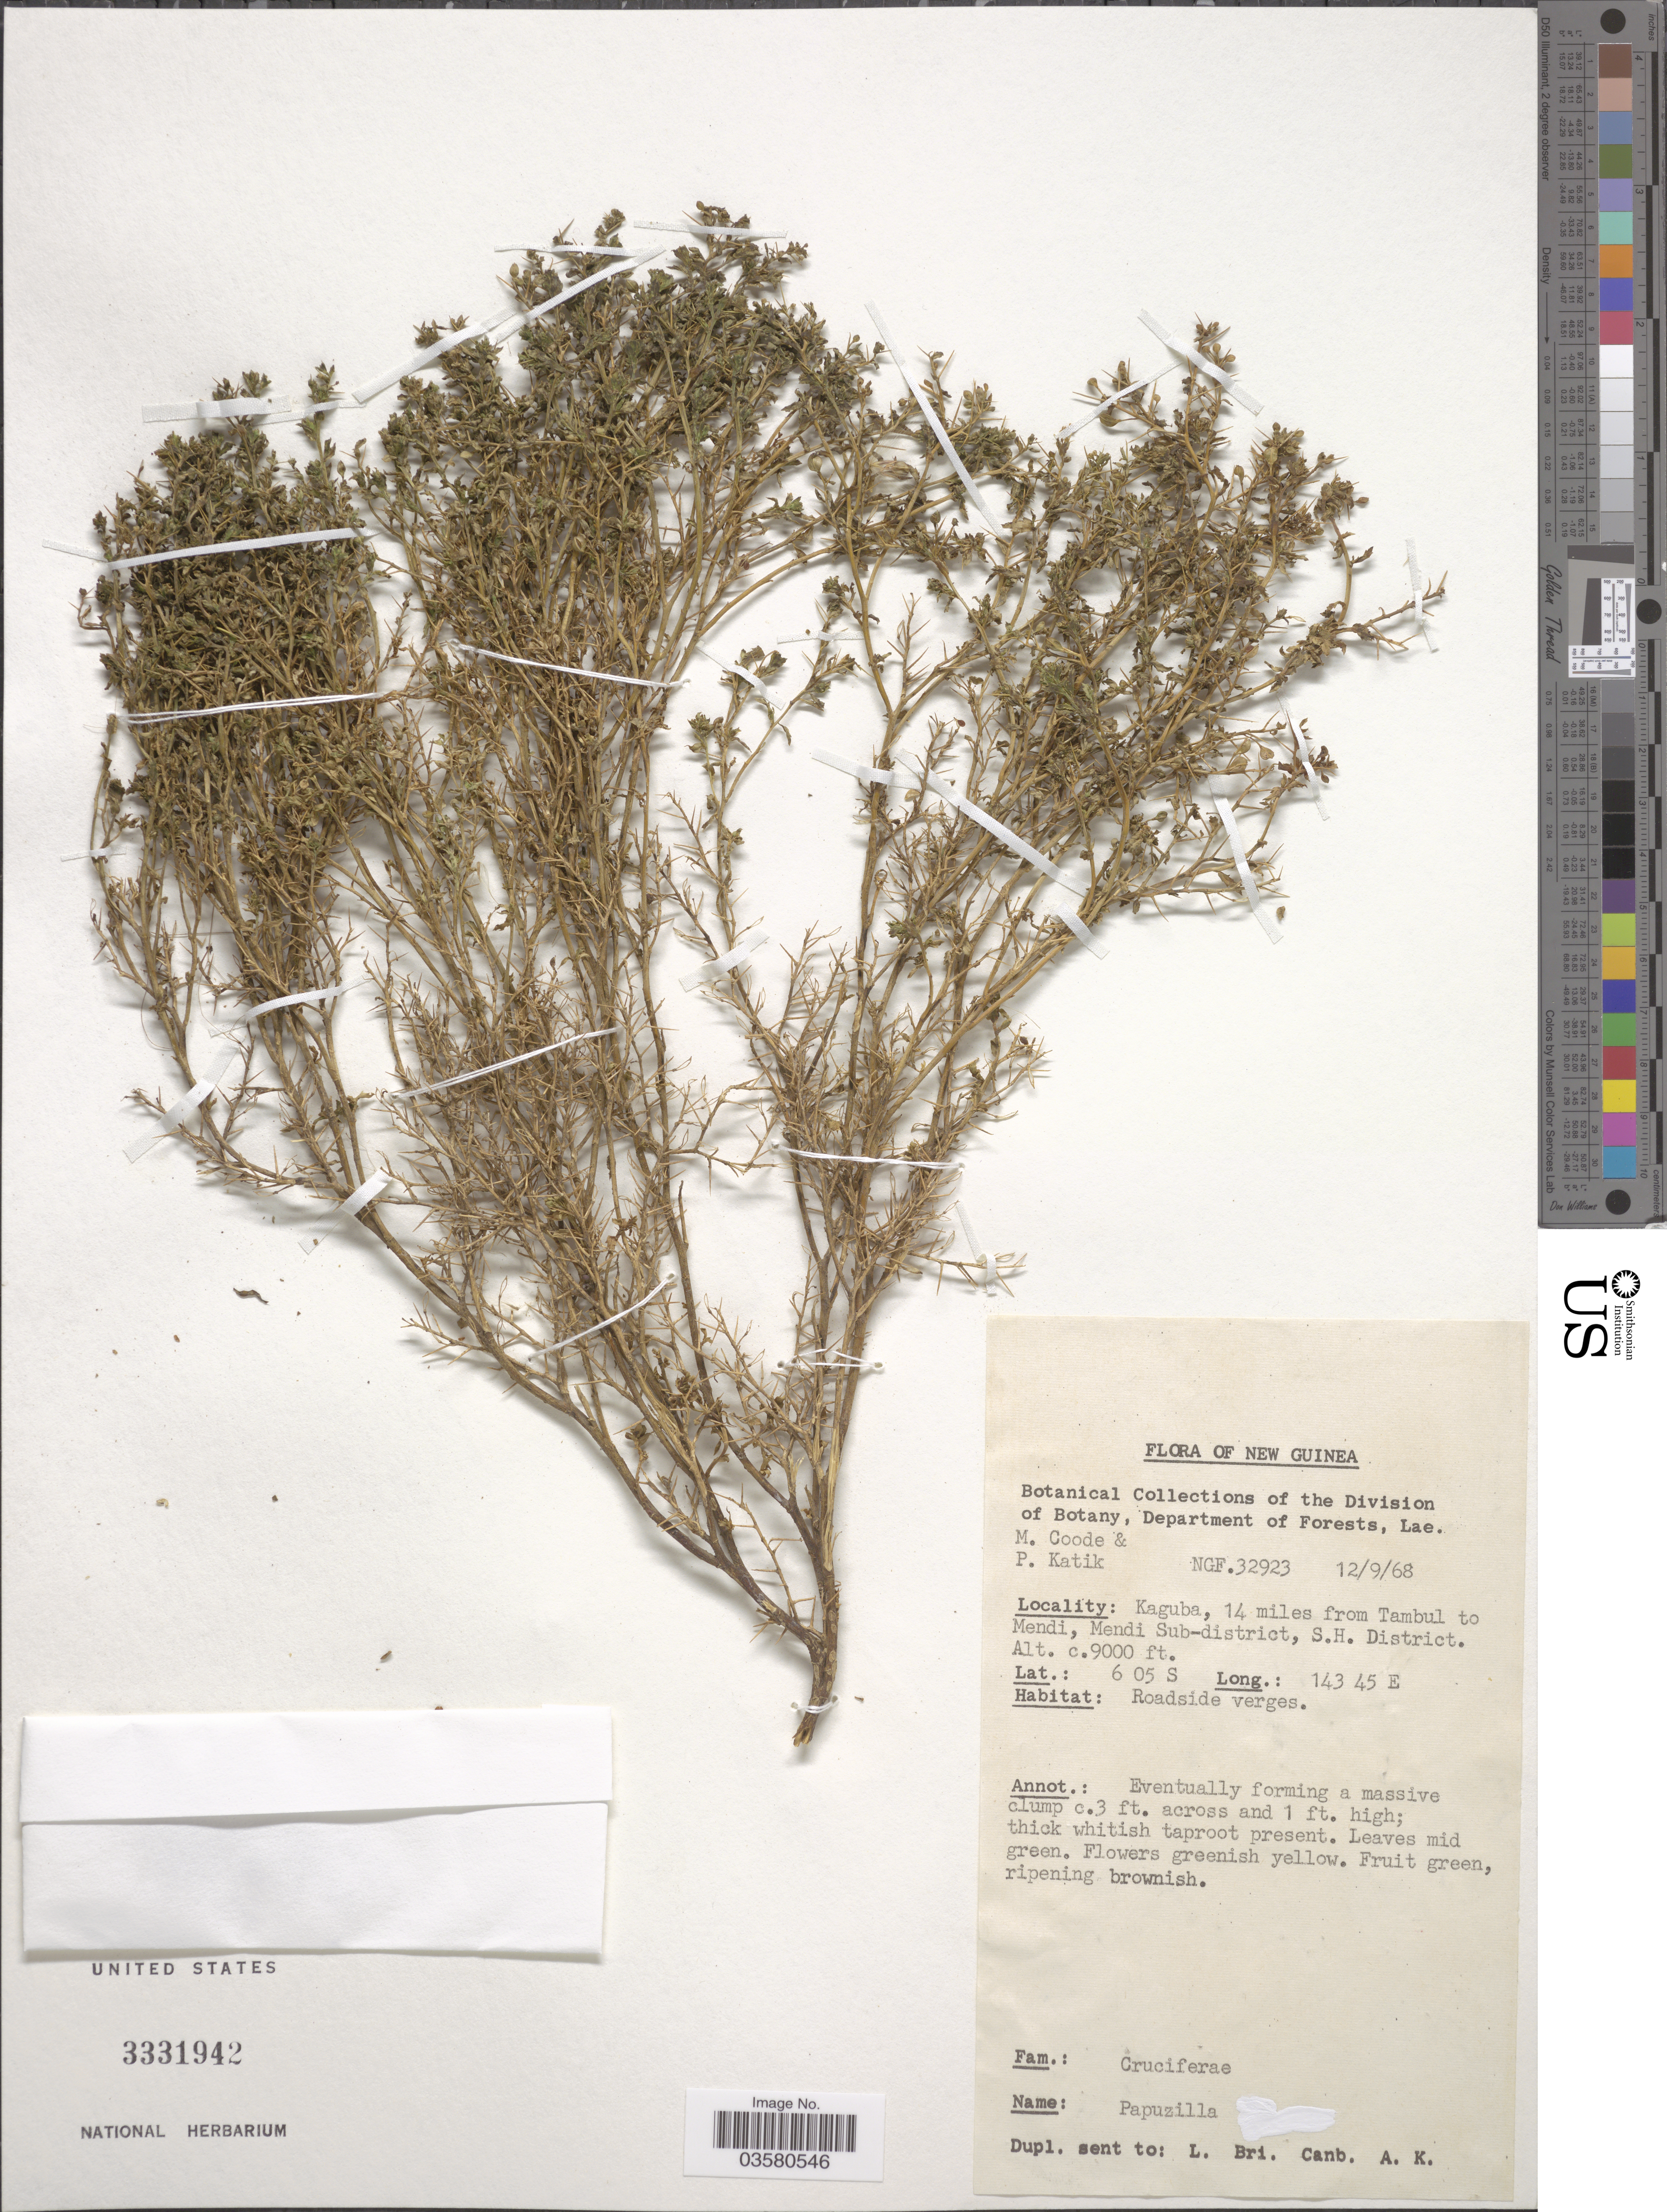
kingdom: Plantae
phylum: Tracheophyta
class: Magnoliopsida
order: Brassicales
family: Brassicaceae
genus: Lepidium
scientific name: Lepidium maccowagei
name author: Hewson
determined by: Al-Shehbaz, I. A., (MO), Missouri Botanical Garden (UNITED STATES)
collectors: M. Coode & P. Katik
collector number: NGF32923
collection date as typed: Transcribed d/m/y: 12/9/68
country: Papua New Guinea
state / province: Southern Highlands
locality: New Guinea. Kaguba, 14 miles from Tambul to Mendi, Mendi Sub-district, S.H. District.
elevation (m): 2743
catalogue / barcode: US 3331942